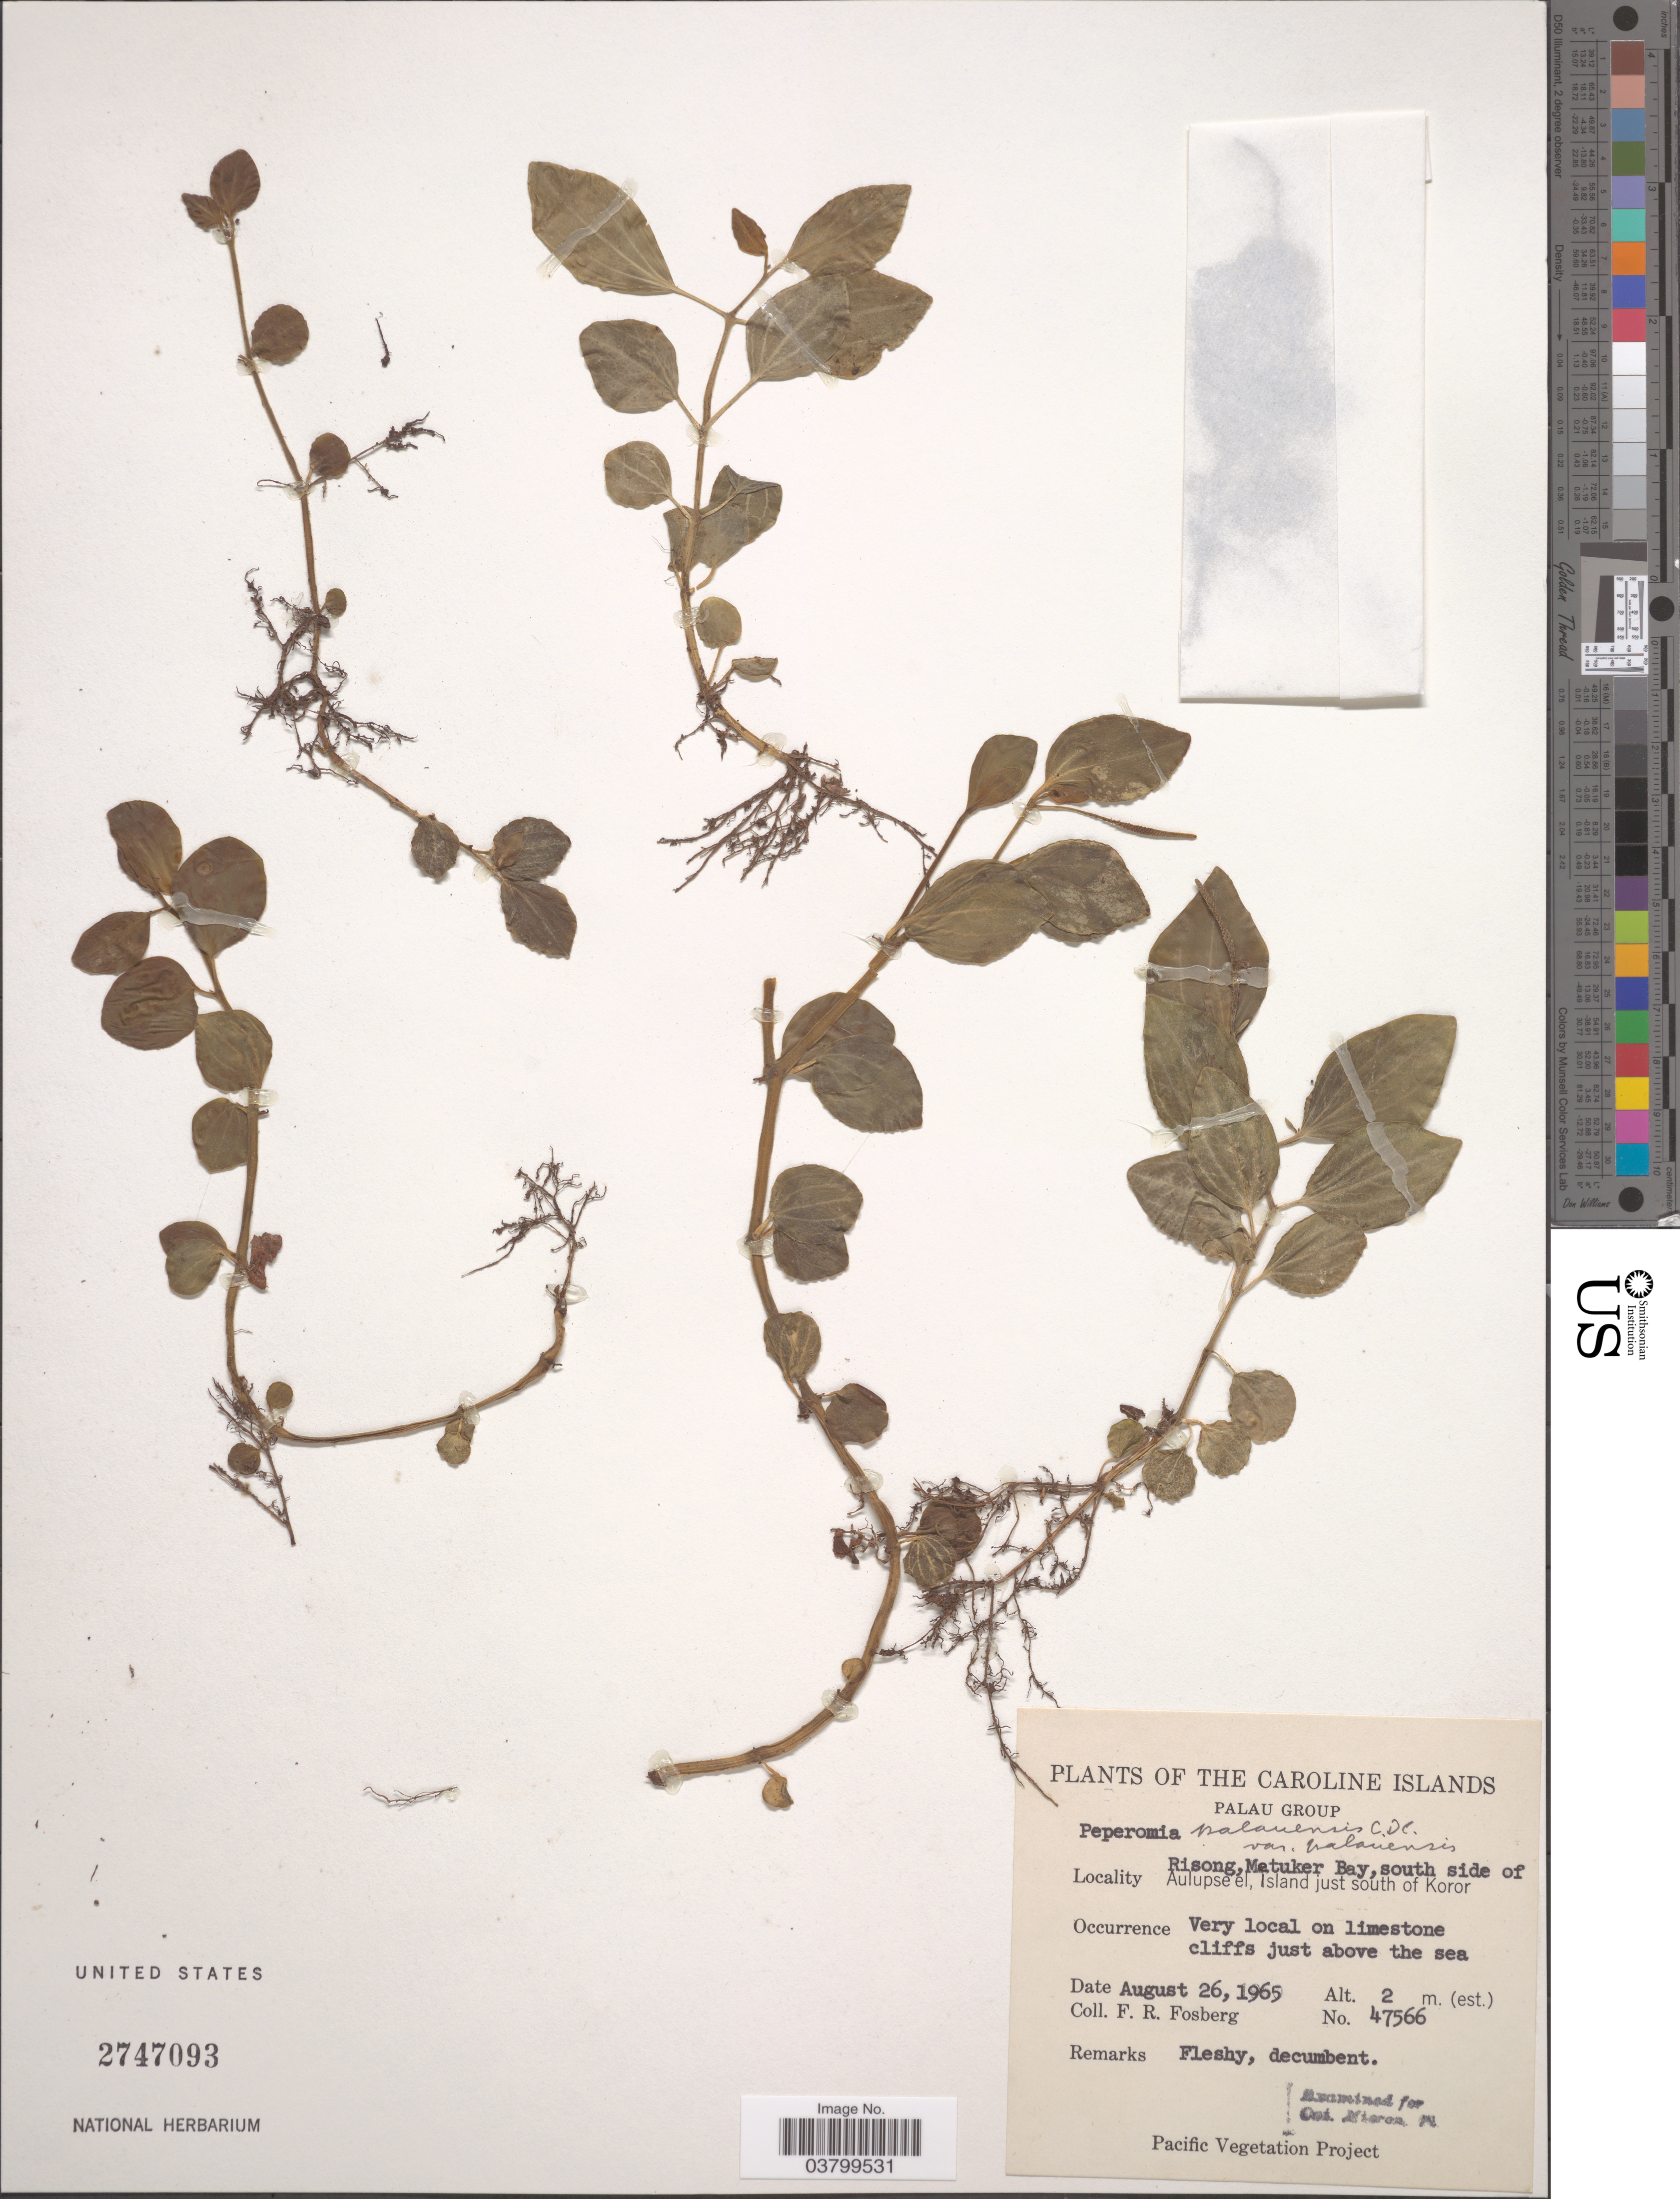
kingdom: Plantae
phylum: Tracheophyta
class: Magnoliopsida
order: Piperales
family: Piperaceae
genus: Peperomia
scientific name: Peperomia palauensis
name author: C. DC.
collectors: F. R. Fosberg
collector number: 47566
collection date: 1965-08-26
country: Palau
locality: The Caroline Islands. Palau Group. Risong, Matuker Bay, south side of Aulupseel, Island just south of Koror.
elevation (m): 2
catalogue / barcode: US 2747093